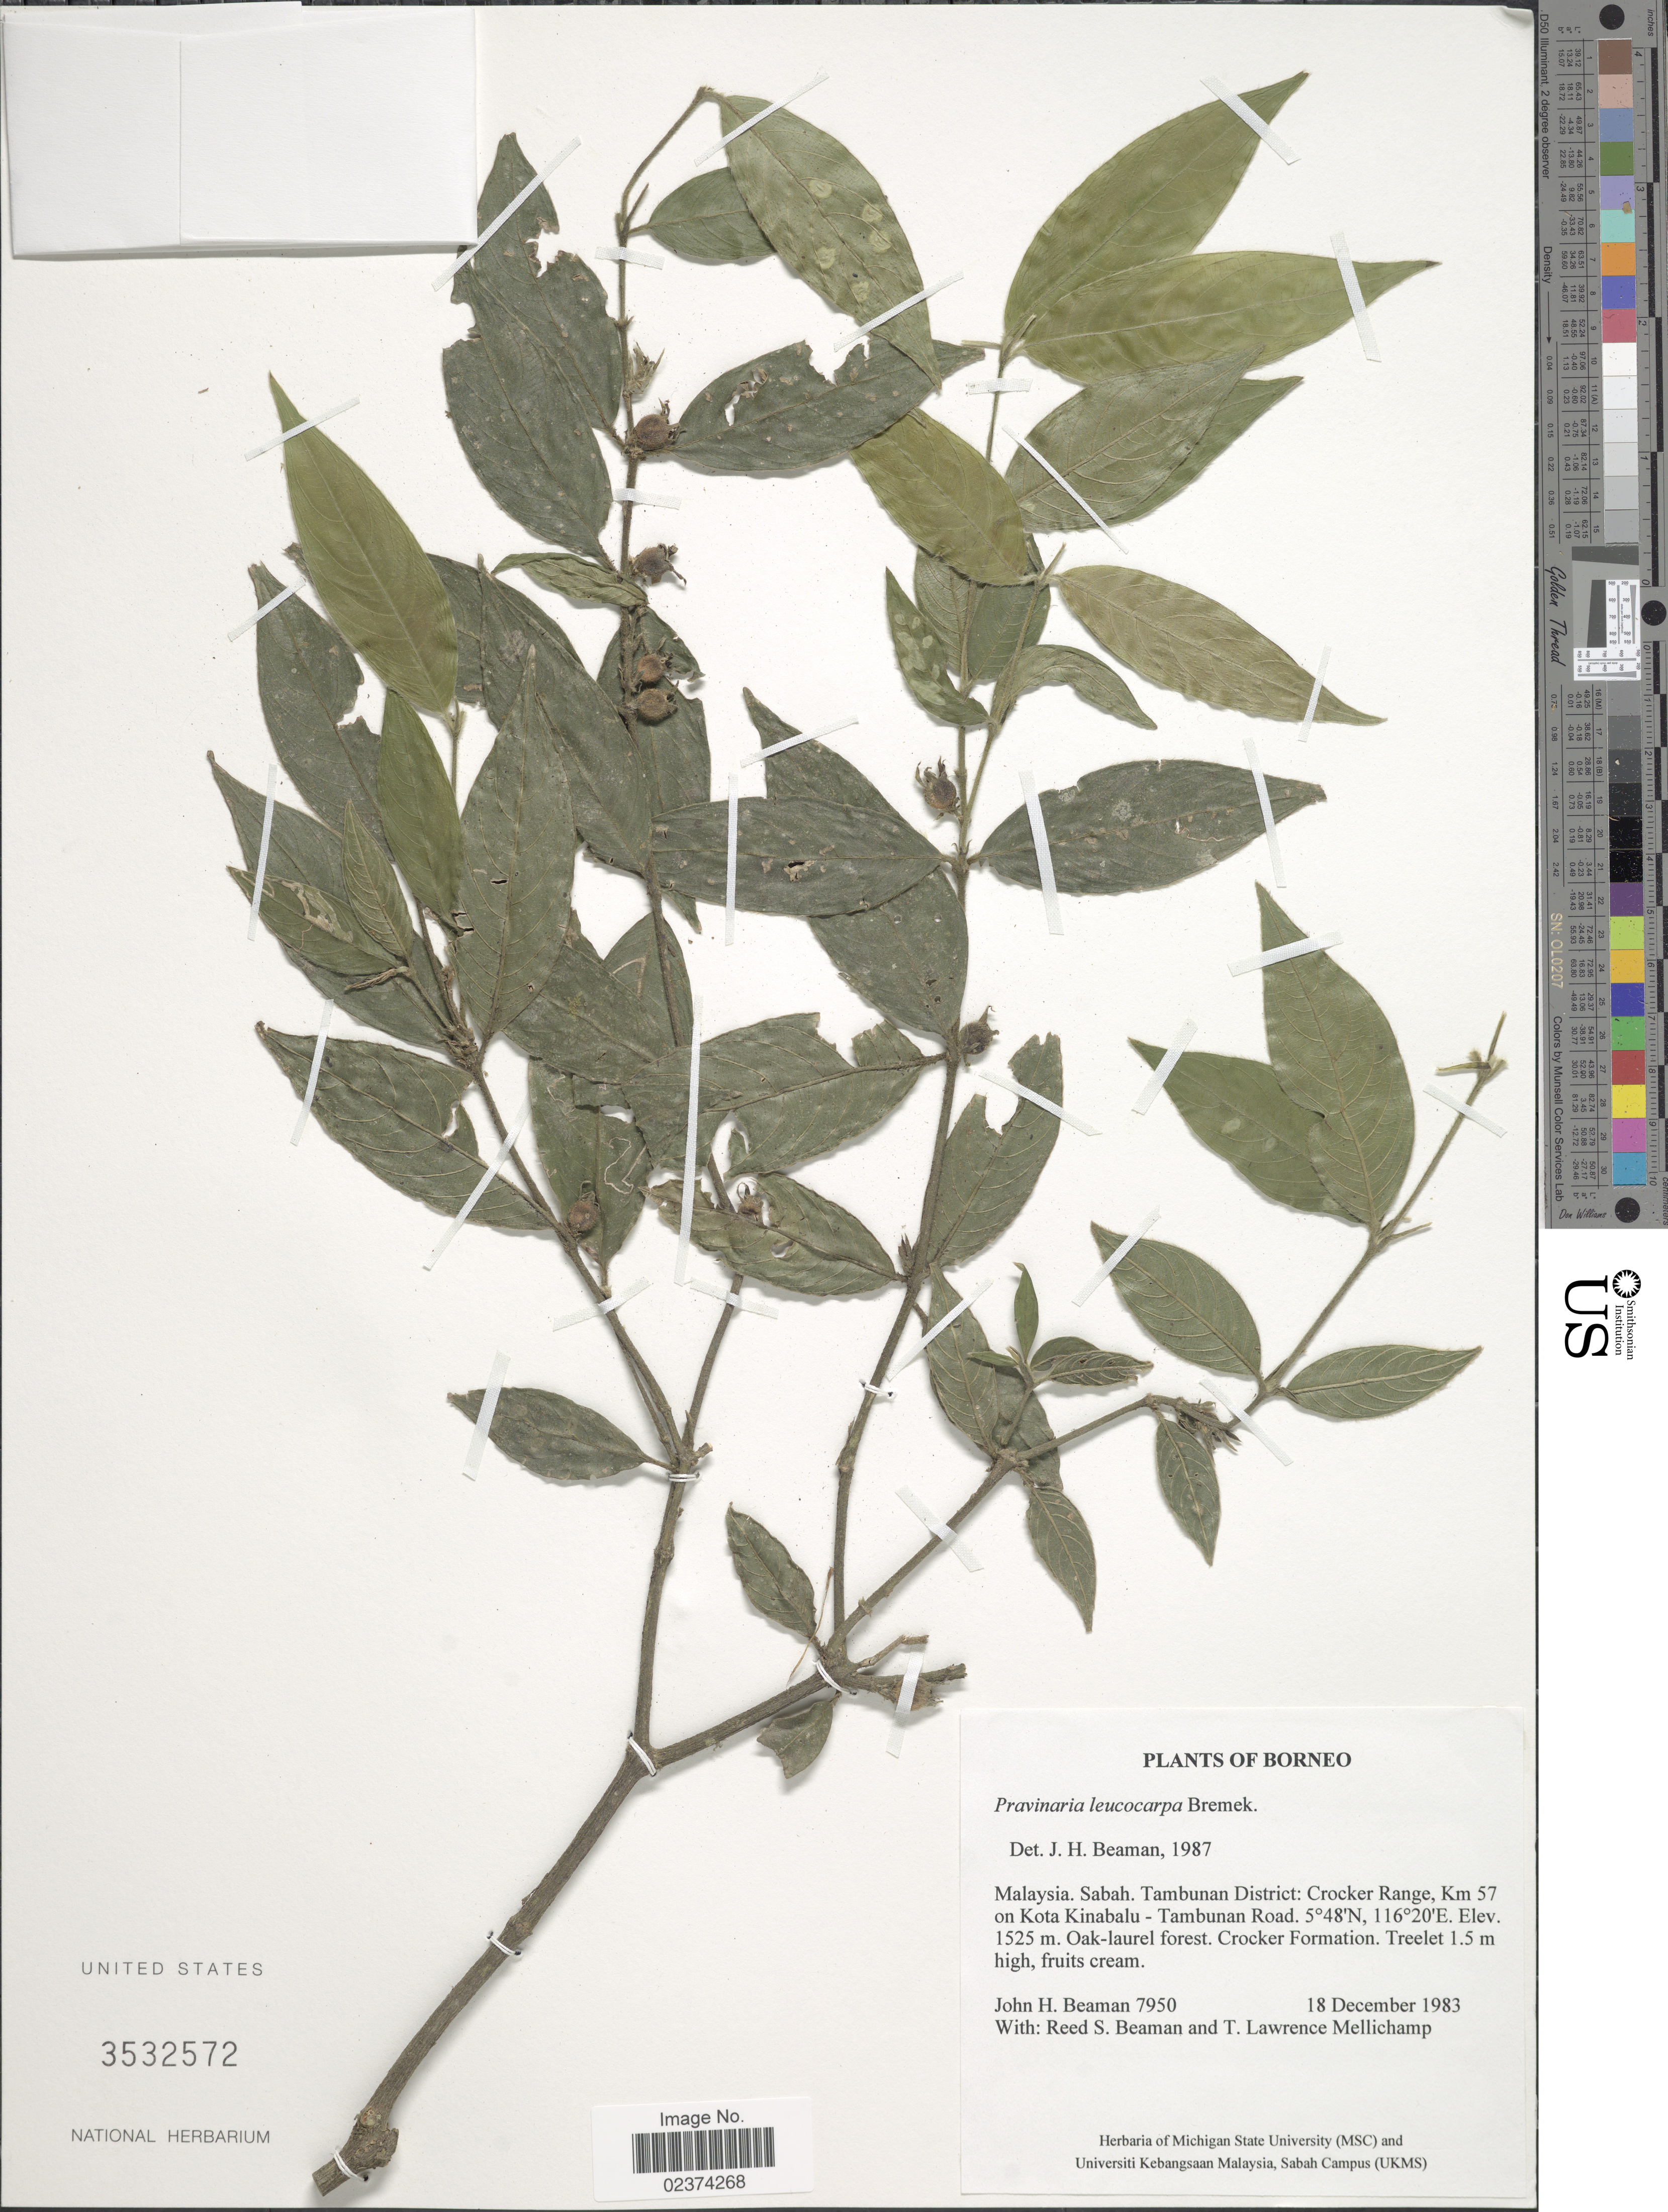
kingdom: Plantae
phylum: Tracheophyta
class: Magnoliopsida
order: Gentianales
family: Rubiaceae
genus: Pravinaria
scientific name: Pravinaria leucocarpa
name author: Bremek.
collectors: J. H. Beaman, R. S. Beaman, T. E. Beaman & T. L. Mellichamp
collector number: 7950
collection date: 1983-12-18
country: Malaysia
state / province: Sabah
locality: Borneo. Malaysia. Sabah. Tambunan District: Crocker Range, Km 57 on Kota Kinabalu - Tambuan Road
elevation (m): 1525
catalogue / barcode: US 3532572